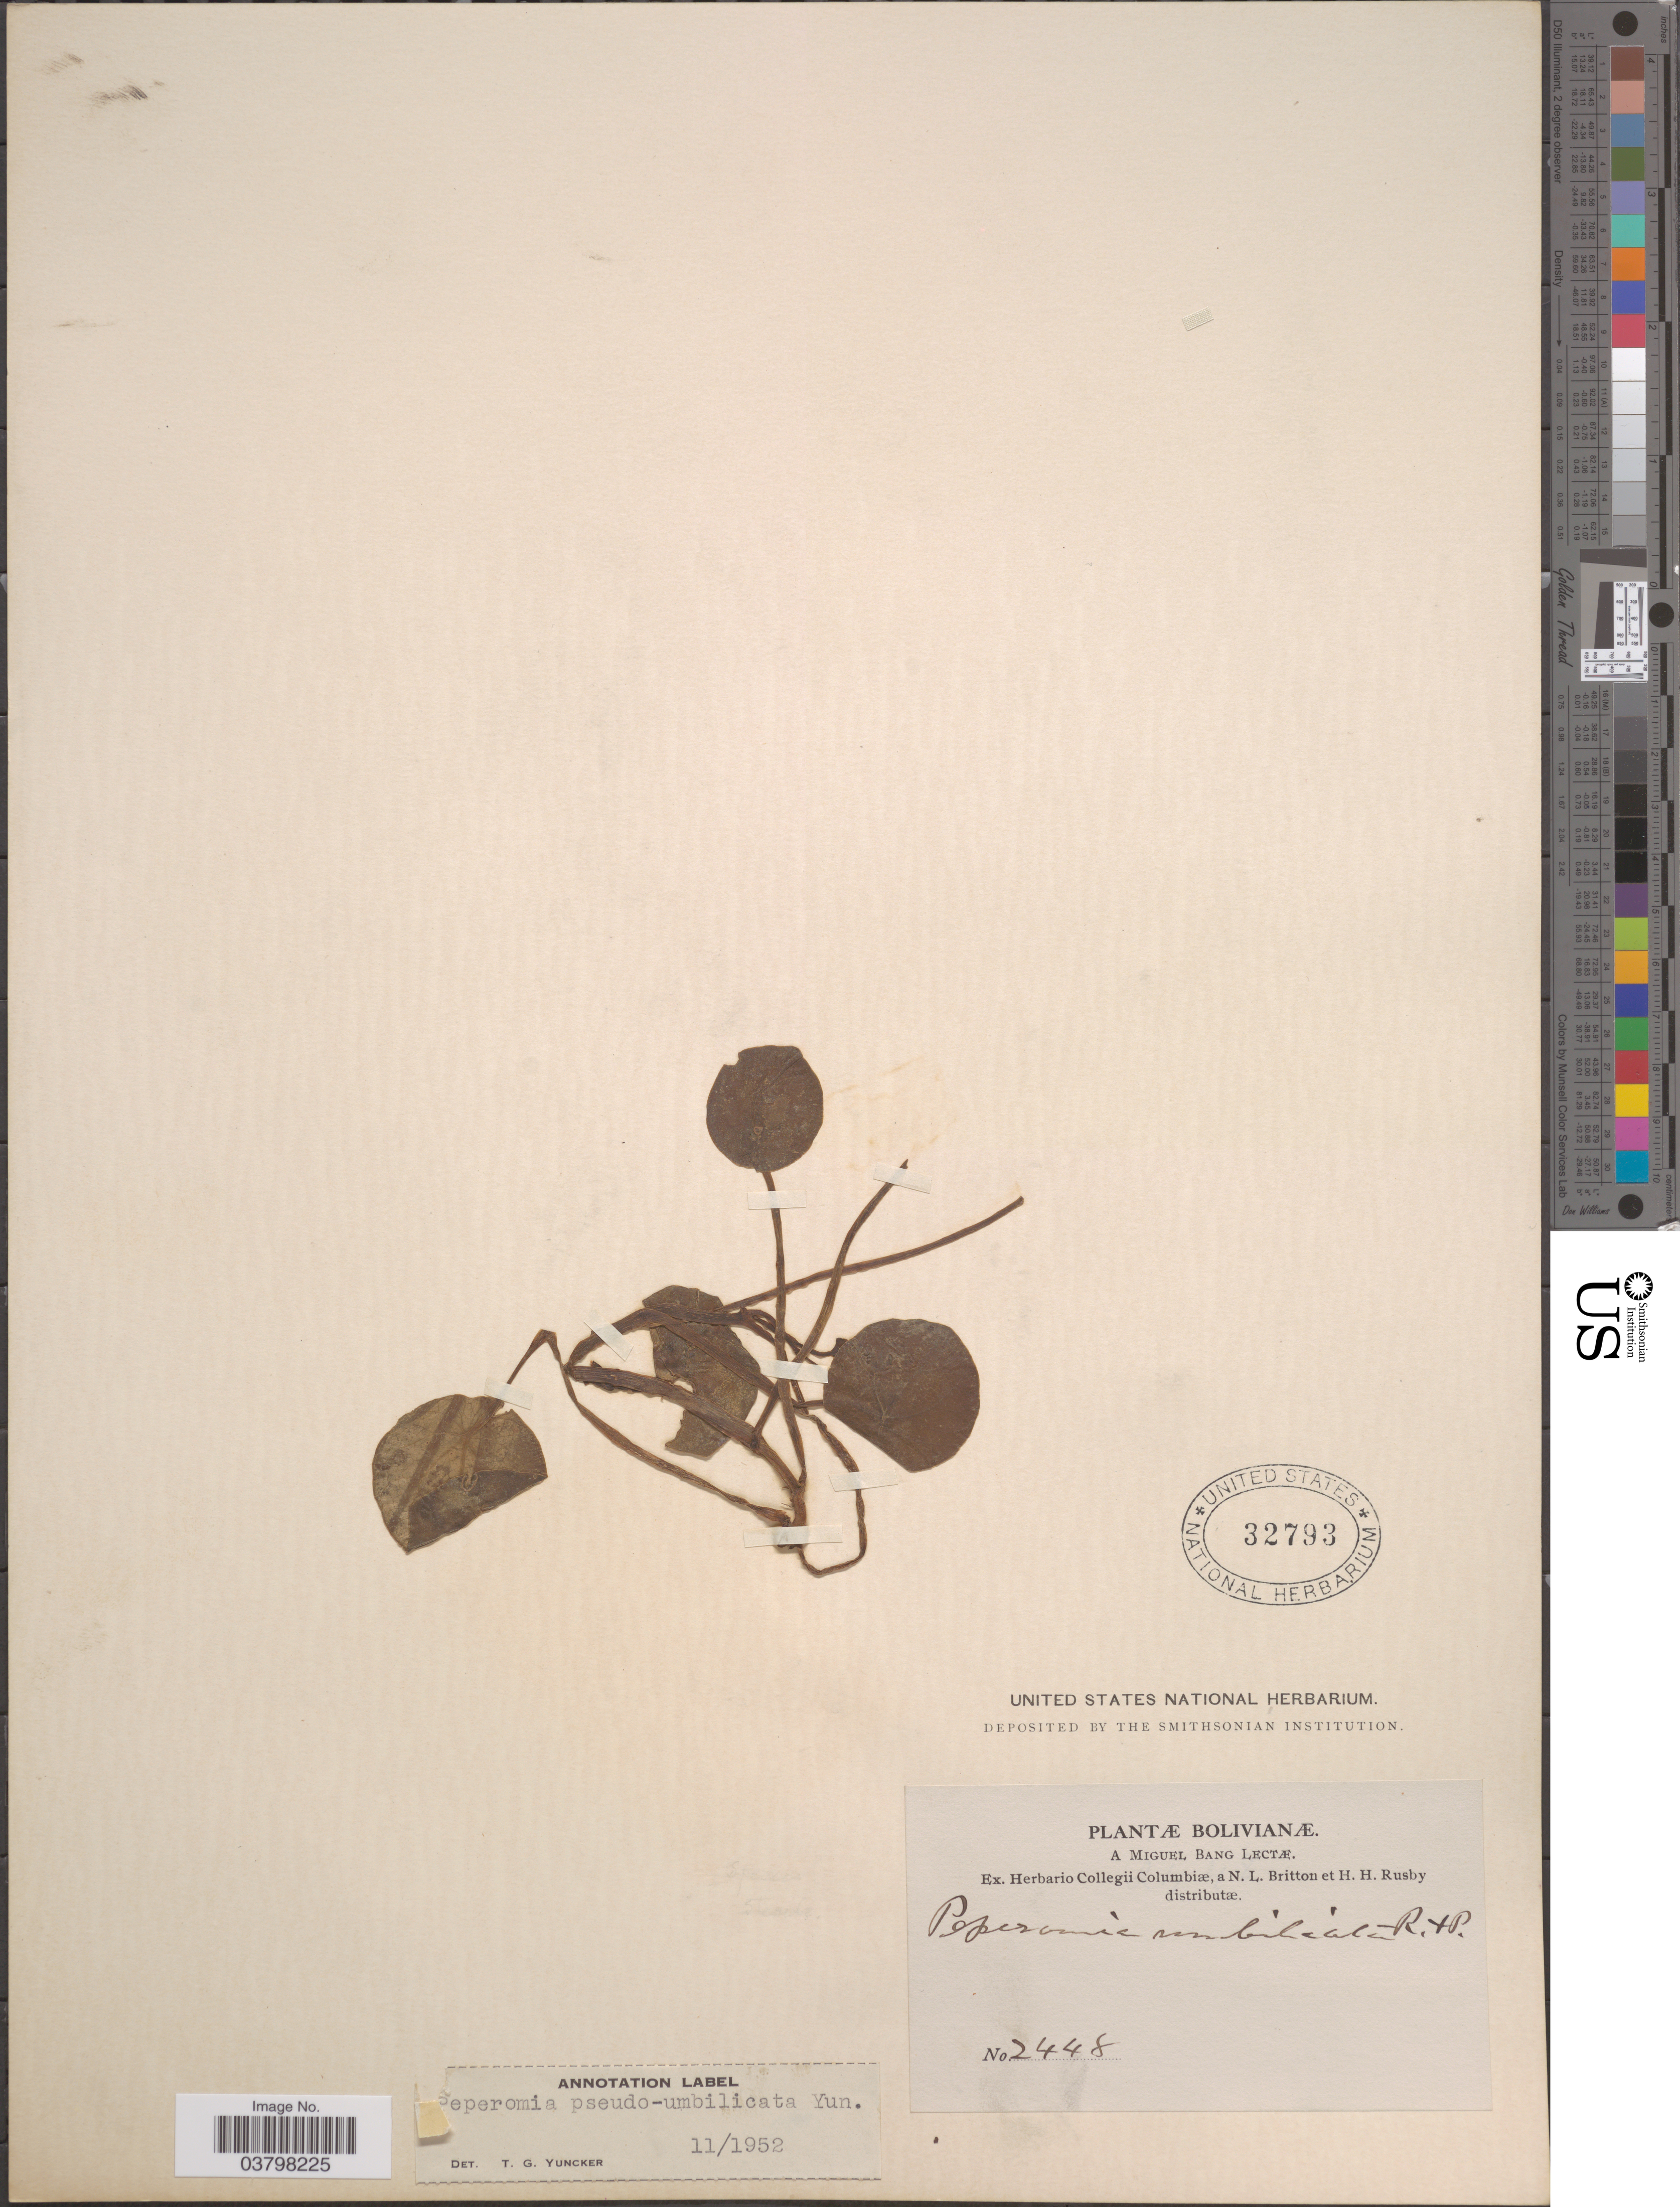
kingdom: Plantae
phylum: Tracheophyta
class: Magnoliopsida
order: Piperales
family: Piperaceae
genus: Peperomia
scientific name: Peperomia pseudoumbilicata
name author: Yunck.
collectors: M. Bang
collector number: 2448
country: Bolivia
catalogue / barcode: US 32793